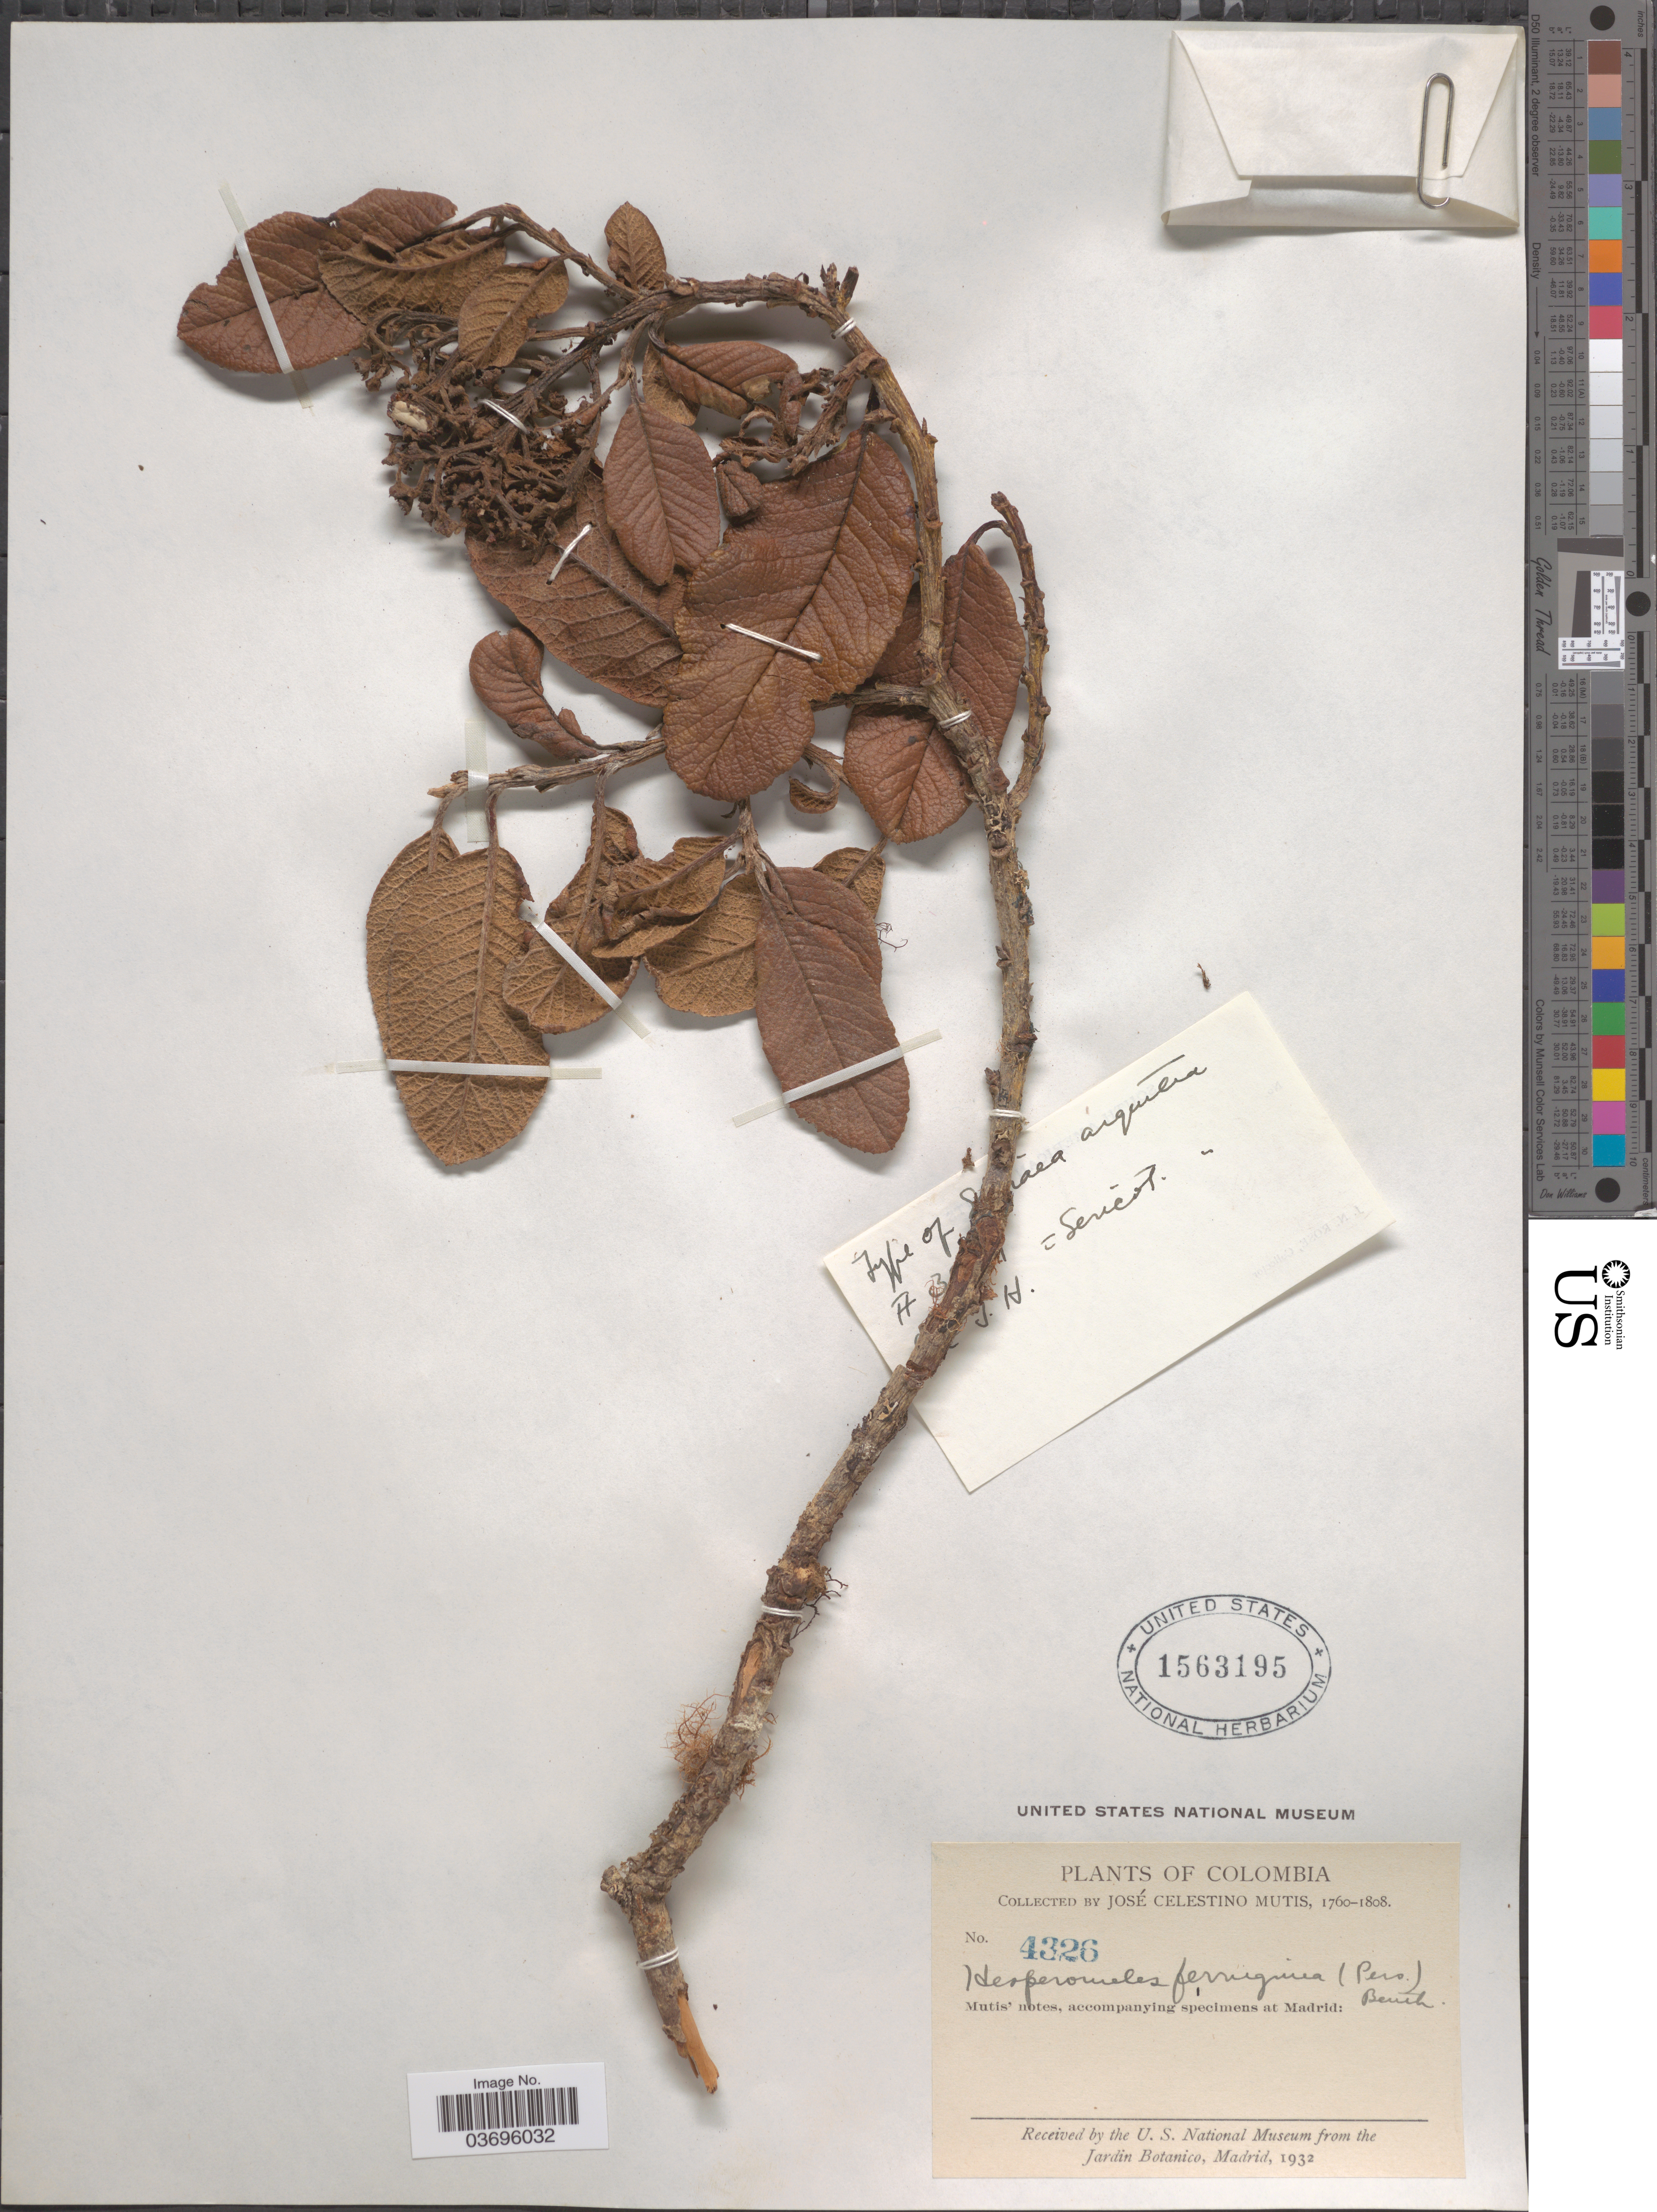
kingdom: Plantae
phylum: Tracheophyta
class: Magnoliopsida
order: Rosales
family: Rosaceae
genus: Hesperomeles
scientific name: Hesperomeles ferruginea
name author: (Juss. ex Pers.) Benth.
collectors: J. C. B. Mutis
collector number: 4326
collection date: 1760/1808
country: Colombia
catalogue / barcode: US 1563195